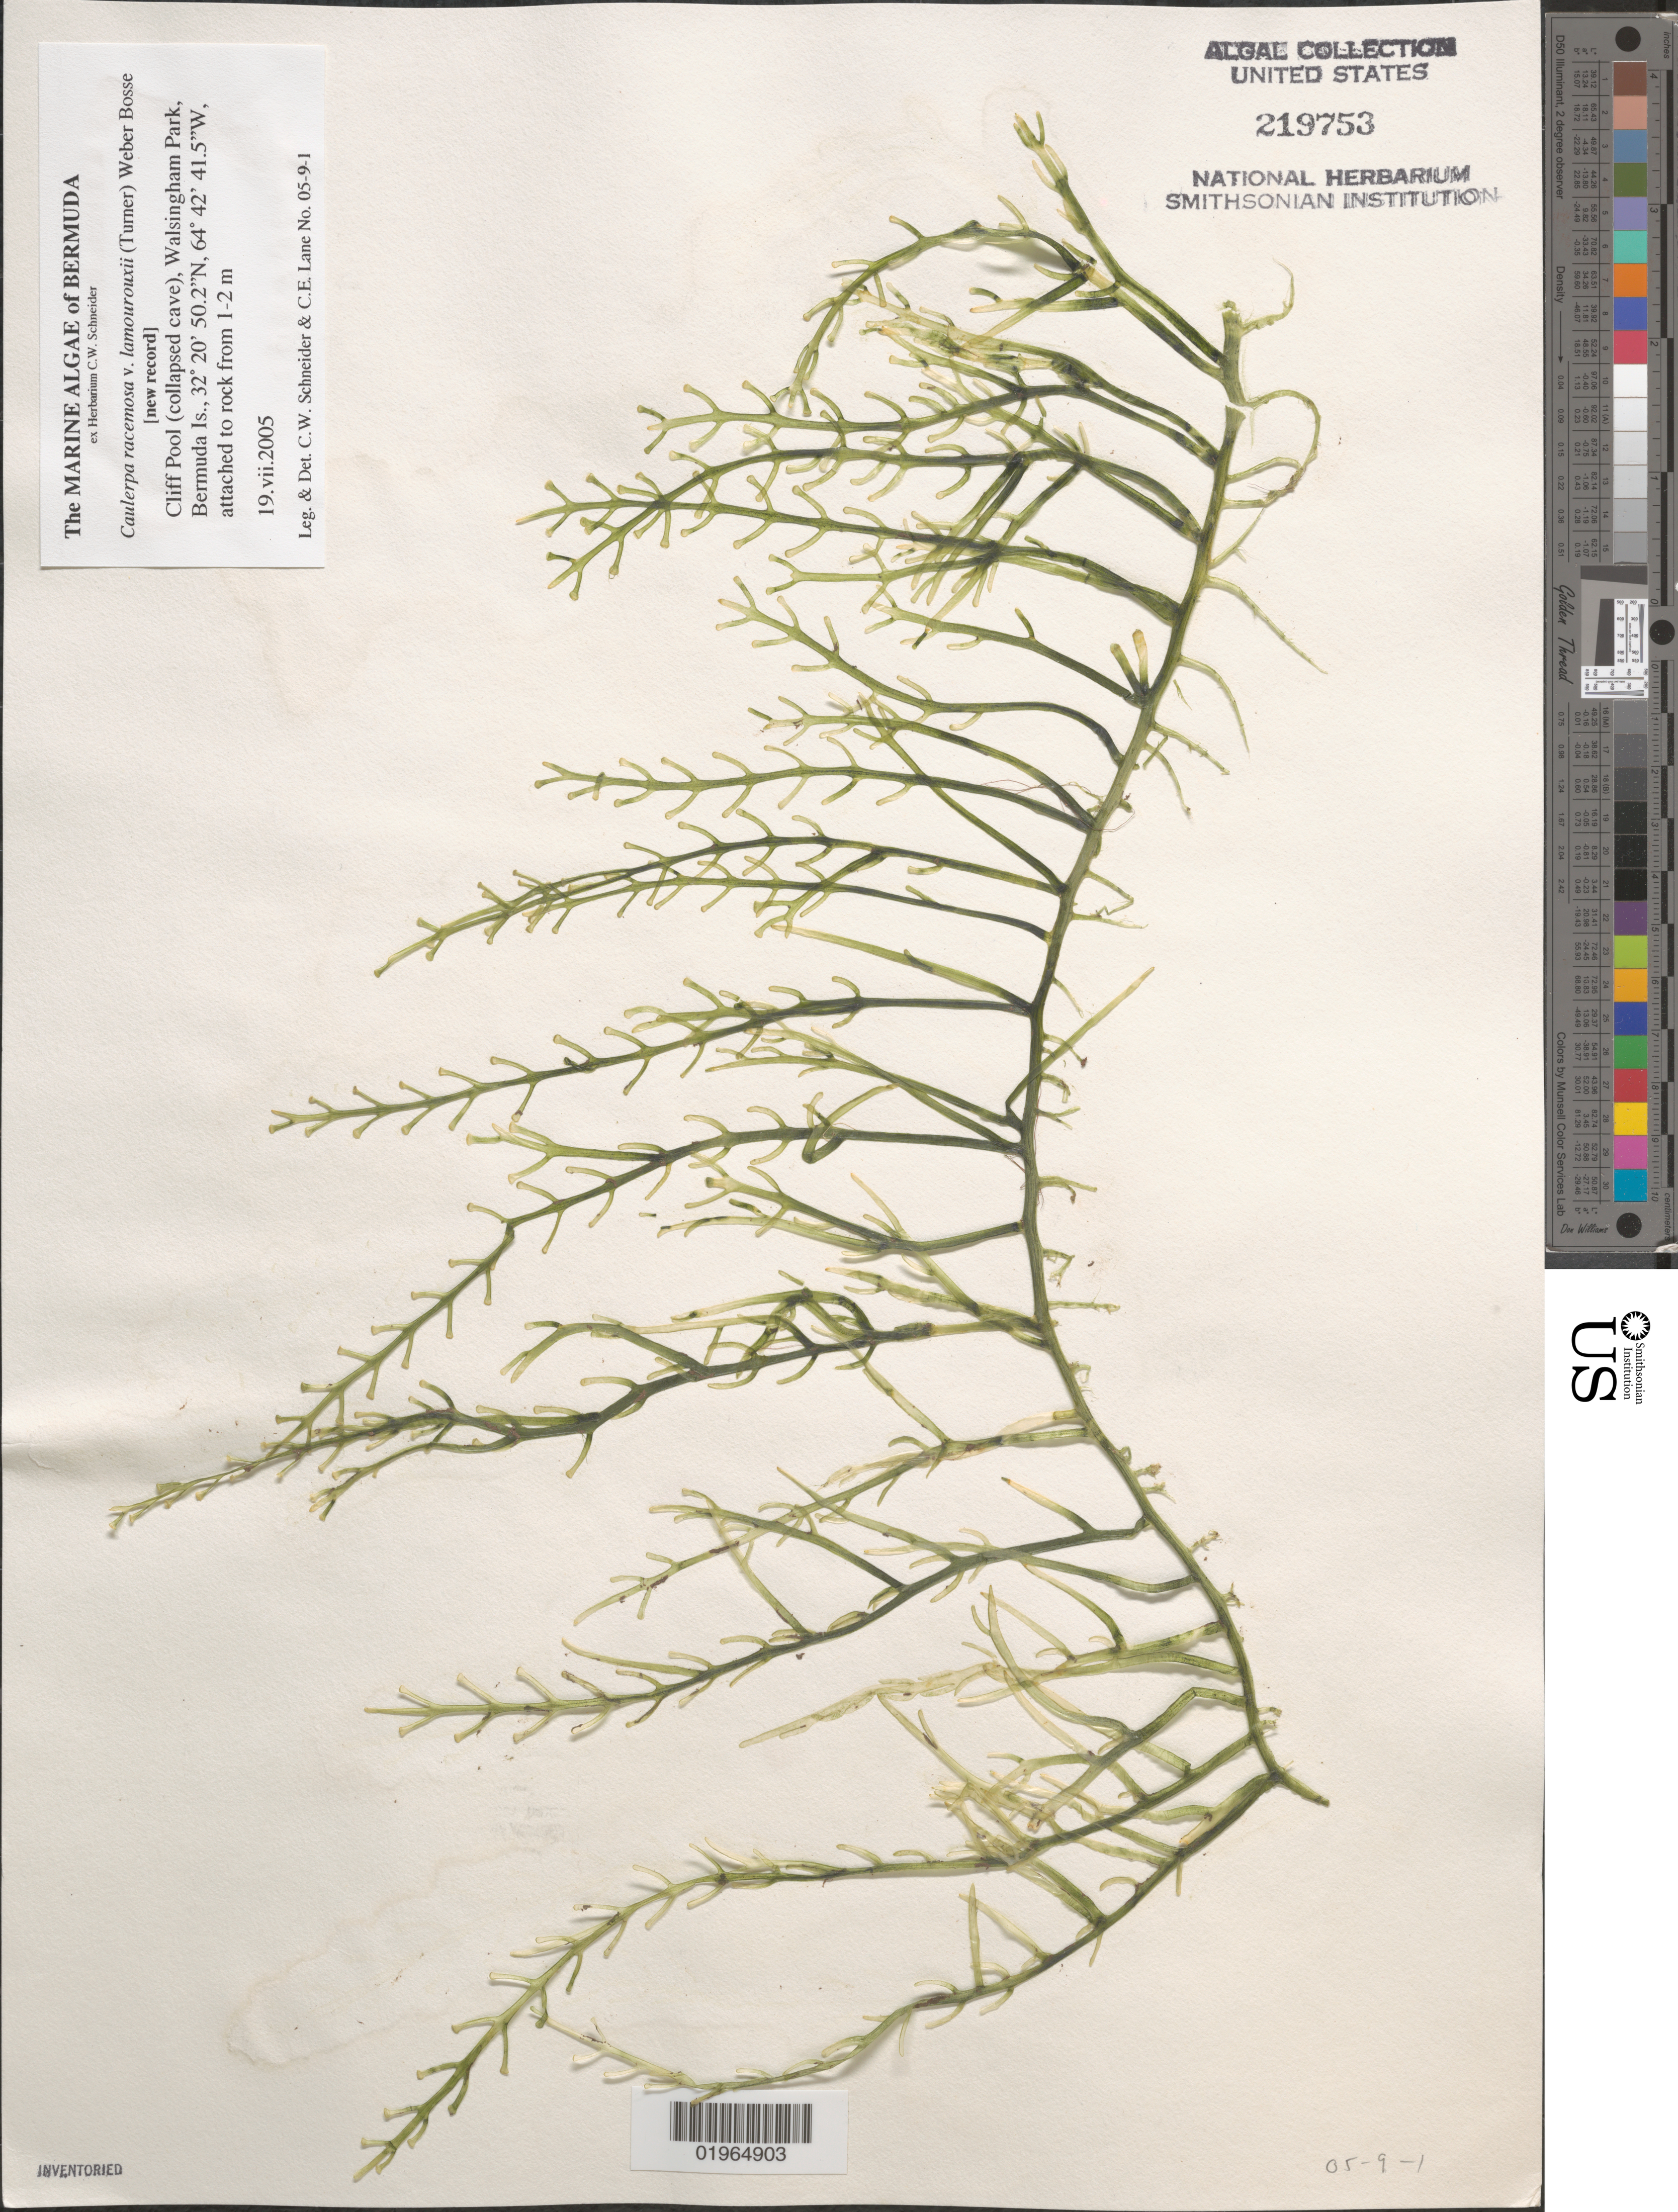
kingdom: Plantae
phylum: Chlorophyta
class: Ulvophyceae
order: Bryopsidales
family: Caulerpaceae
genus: Caulerpa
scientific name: Caulerpa racemosa var. lamourouxii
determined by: Schneider, C. W.; Lane, C. E.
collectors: C. W. Schneider & C. E. Lane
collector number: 05-9-1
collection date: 2005-07-19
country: Bermuda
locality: Cliff Pool (collapsed cave), Walsingham Park, Bermuda Island attched to rock.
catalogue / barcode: US 219753